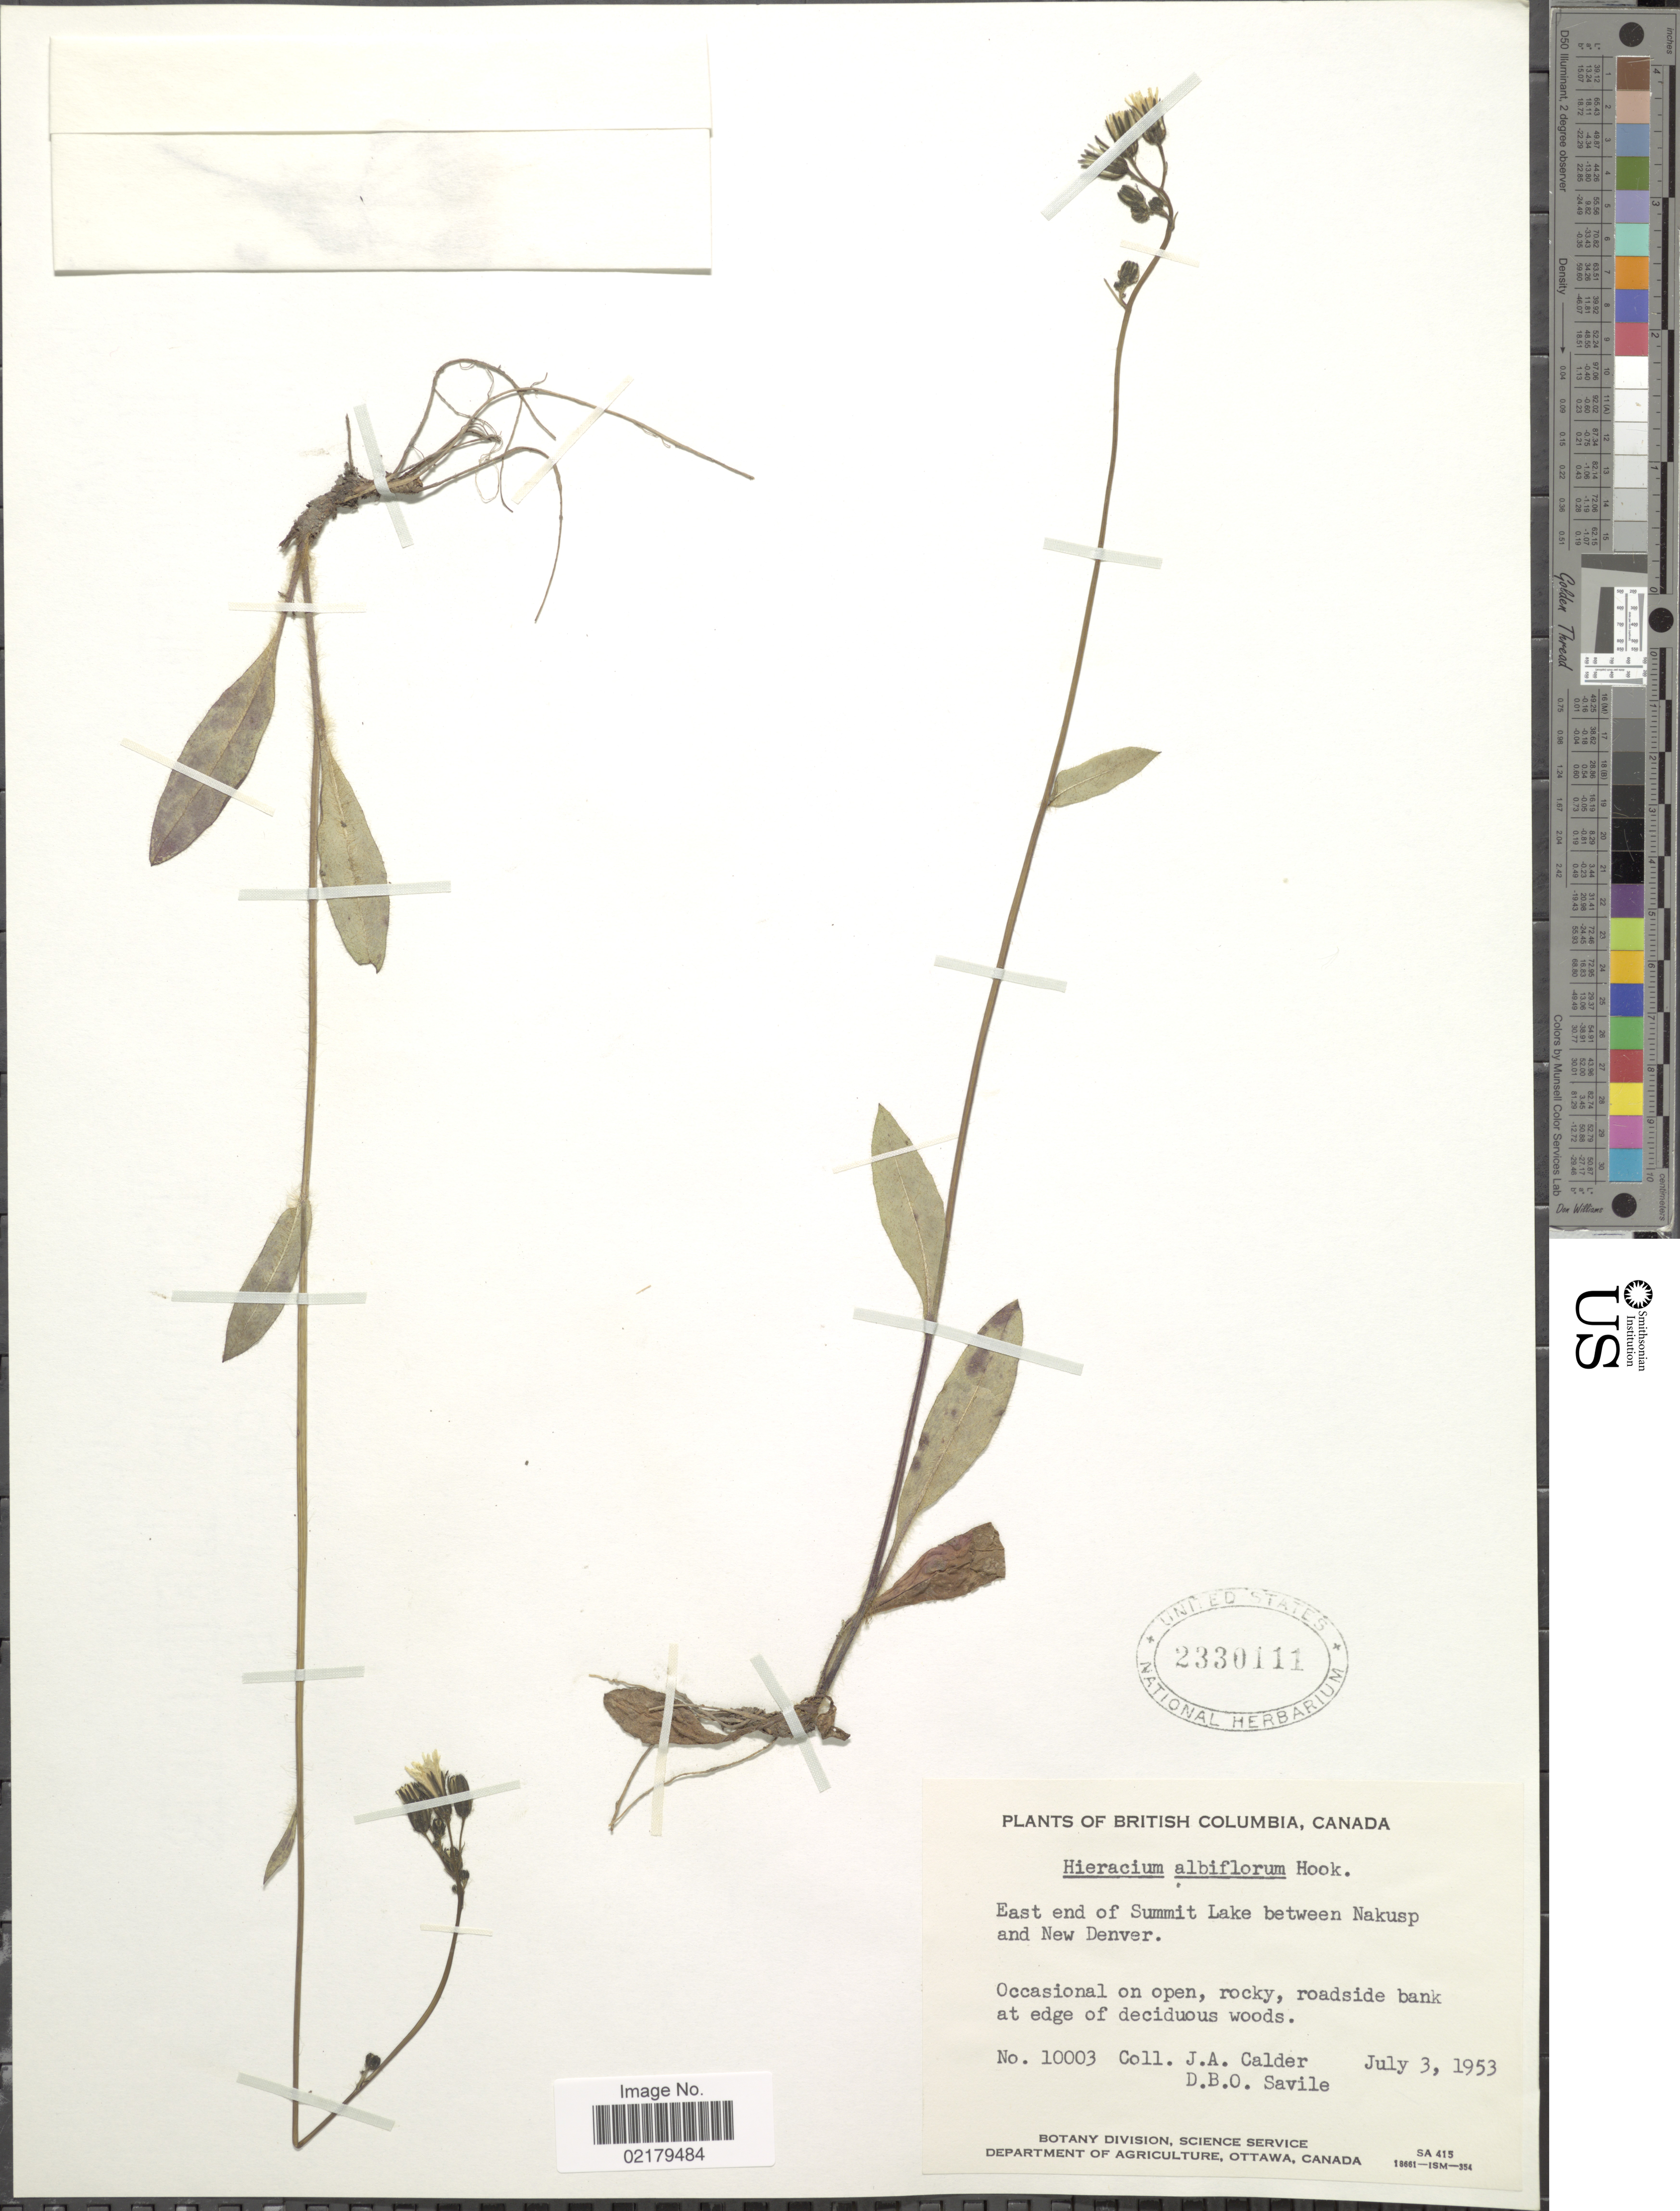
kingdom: Plantae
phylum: Tracheophyta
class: Magnoliopsida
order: Asterales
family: Asteraceae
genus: Hieracium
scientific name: Hieracium albiflorum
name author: Hook.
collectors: J. A. Calder & D. Savile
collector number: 10003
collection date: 1953-07-03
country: Canada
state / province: British Columbia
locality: East end of Summit Lake between Naskusp and New Denver. Occasional on open, rocky, roadside bank at edge of deciduous woods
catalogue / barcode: US 2330111